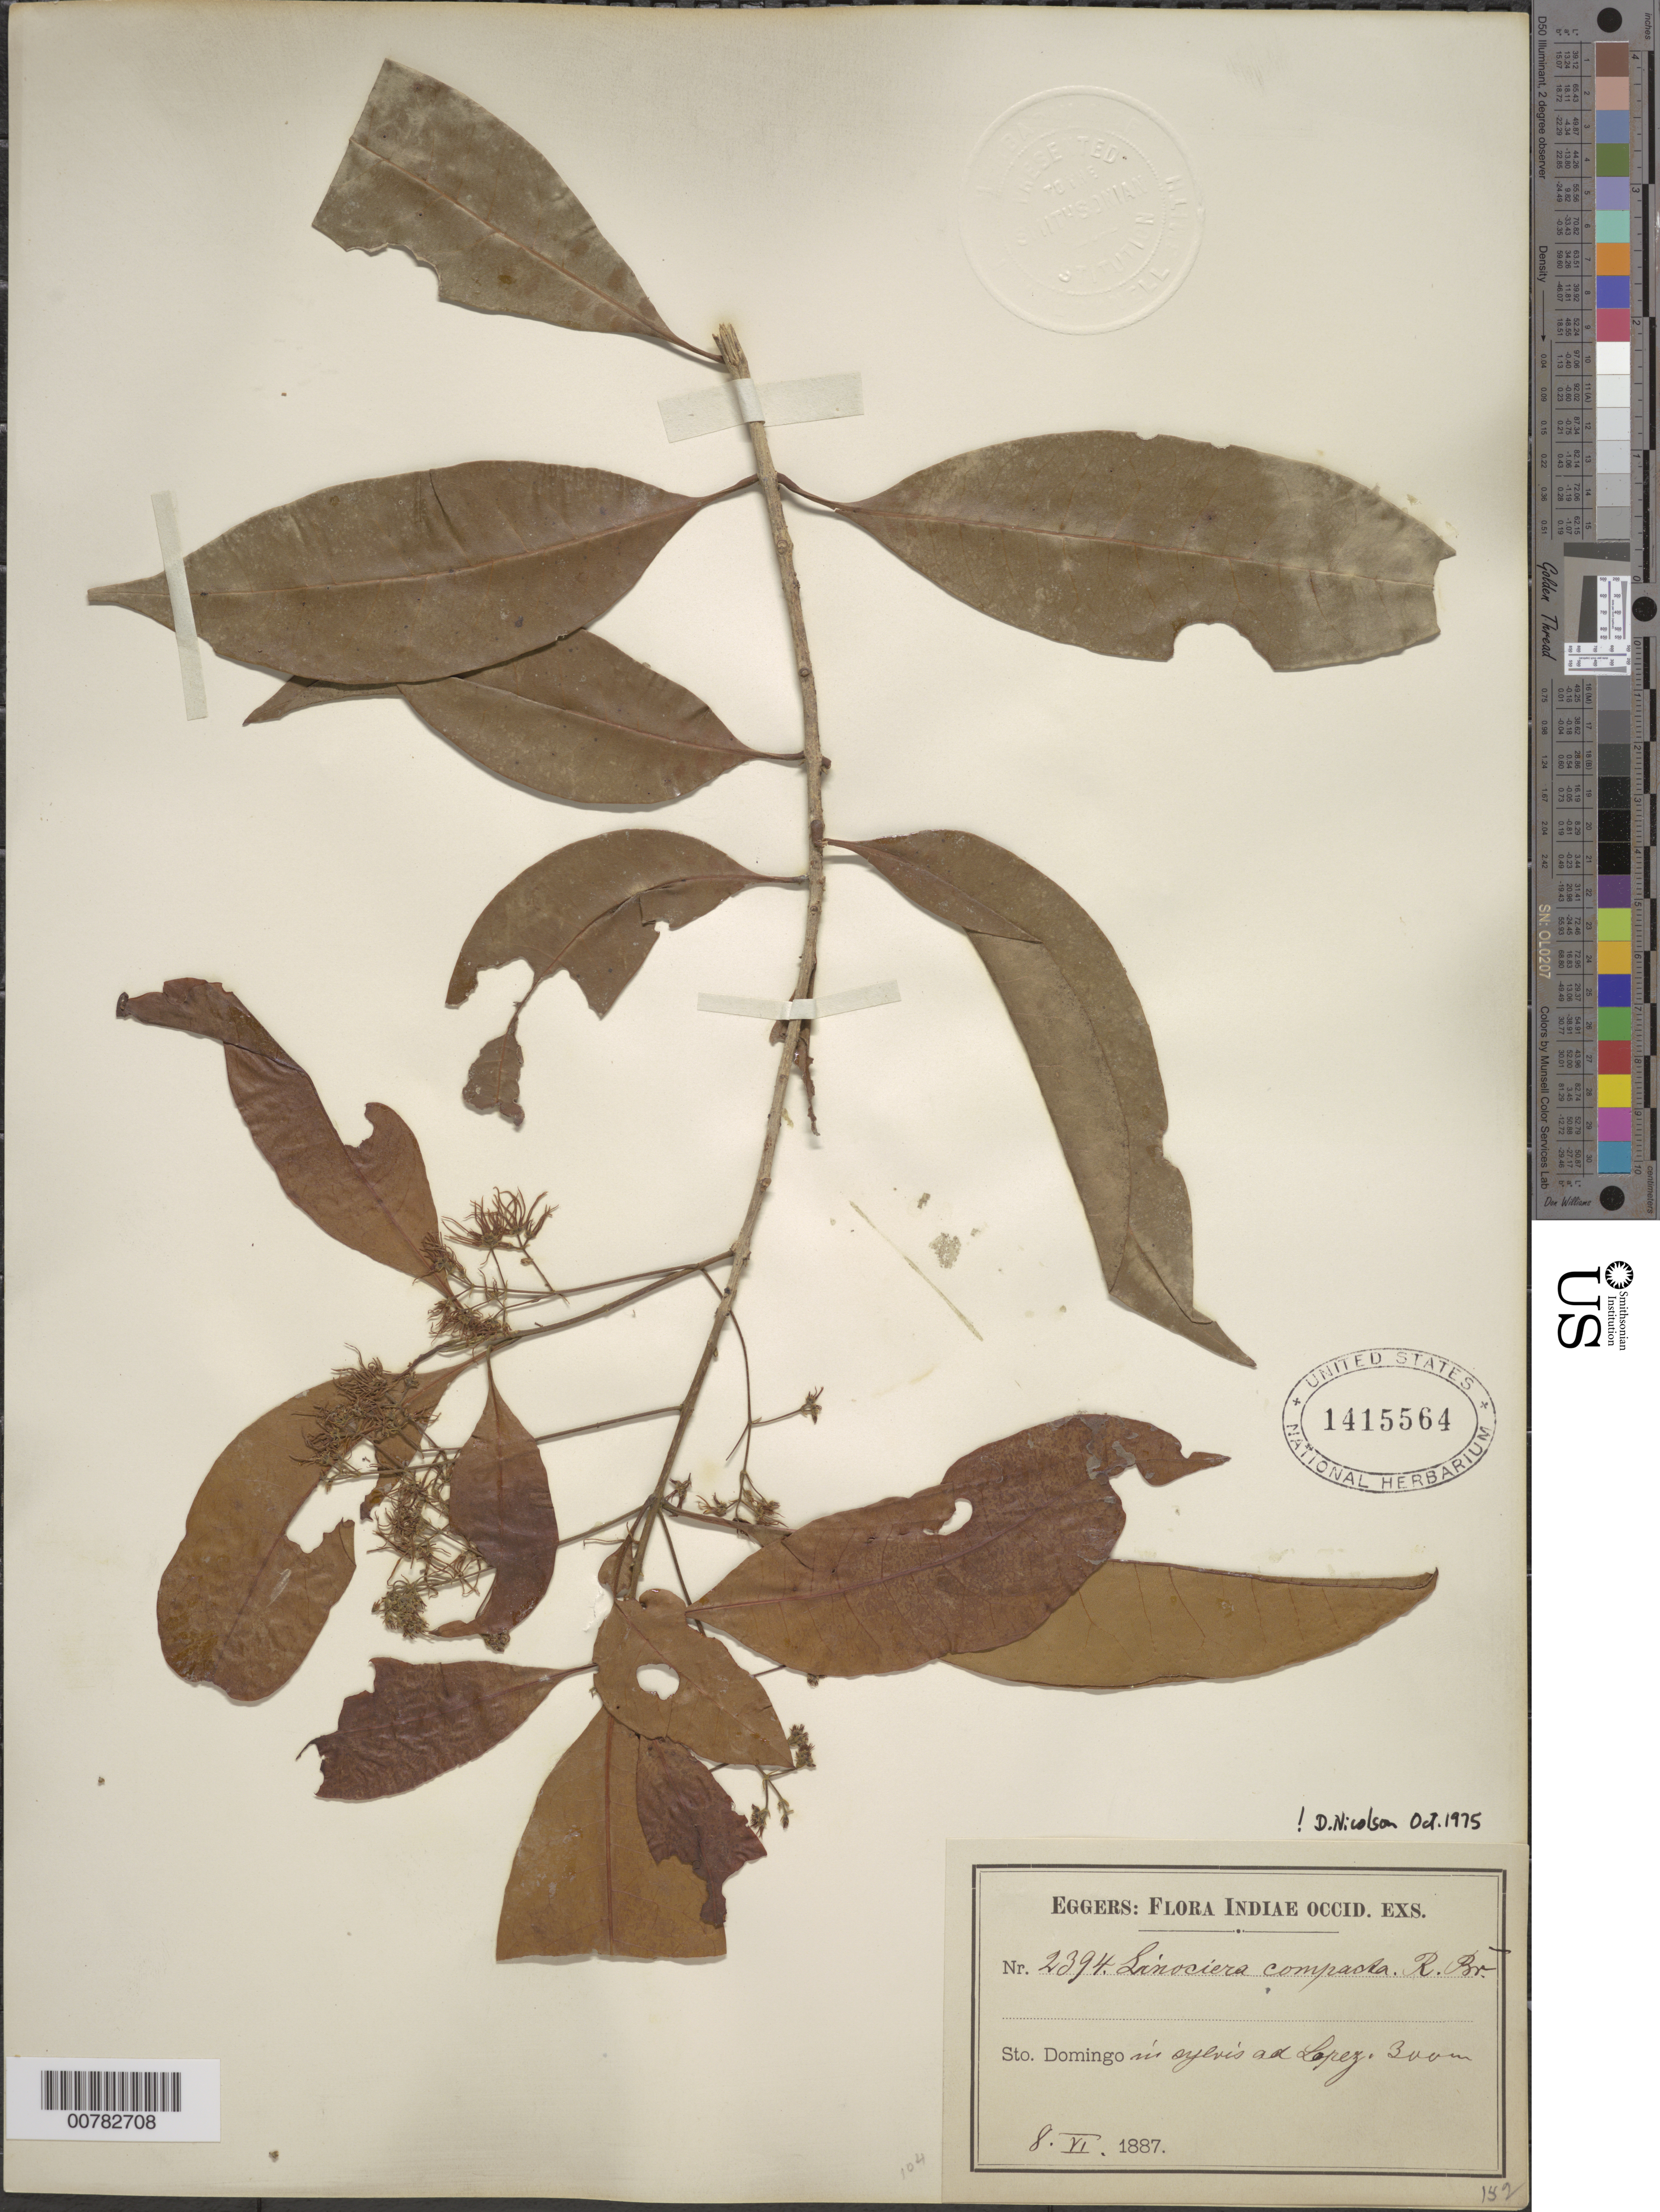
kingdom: Plantae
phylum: Tracheophyta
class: Magnoliopsida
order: Lamiales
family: Oleaceae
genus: Chionanthus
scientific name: Chionanthus domingensis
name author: Lam.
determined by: Nicolson, Dan H.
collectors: H. F. A. von Eggers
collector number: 2394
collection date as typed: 08 Jun 1887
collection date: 1887-06-08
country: Dominican Republic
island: Hispaniola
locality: At Lopez.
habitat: In sylvis.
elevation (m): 300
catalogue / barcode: US 1415564